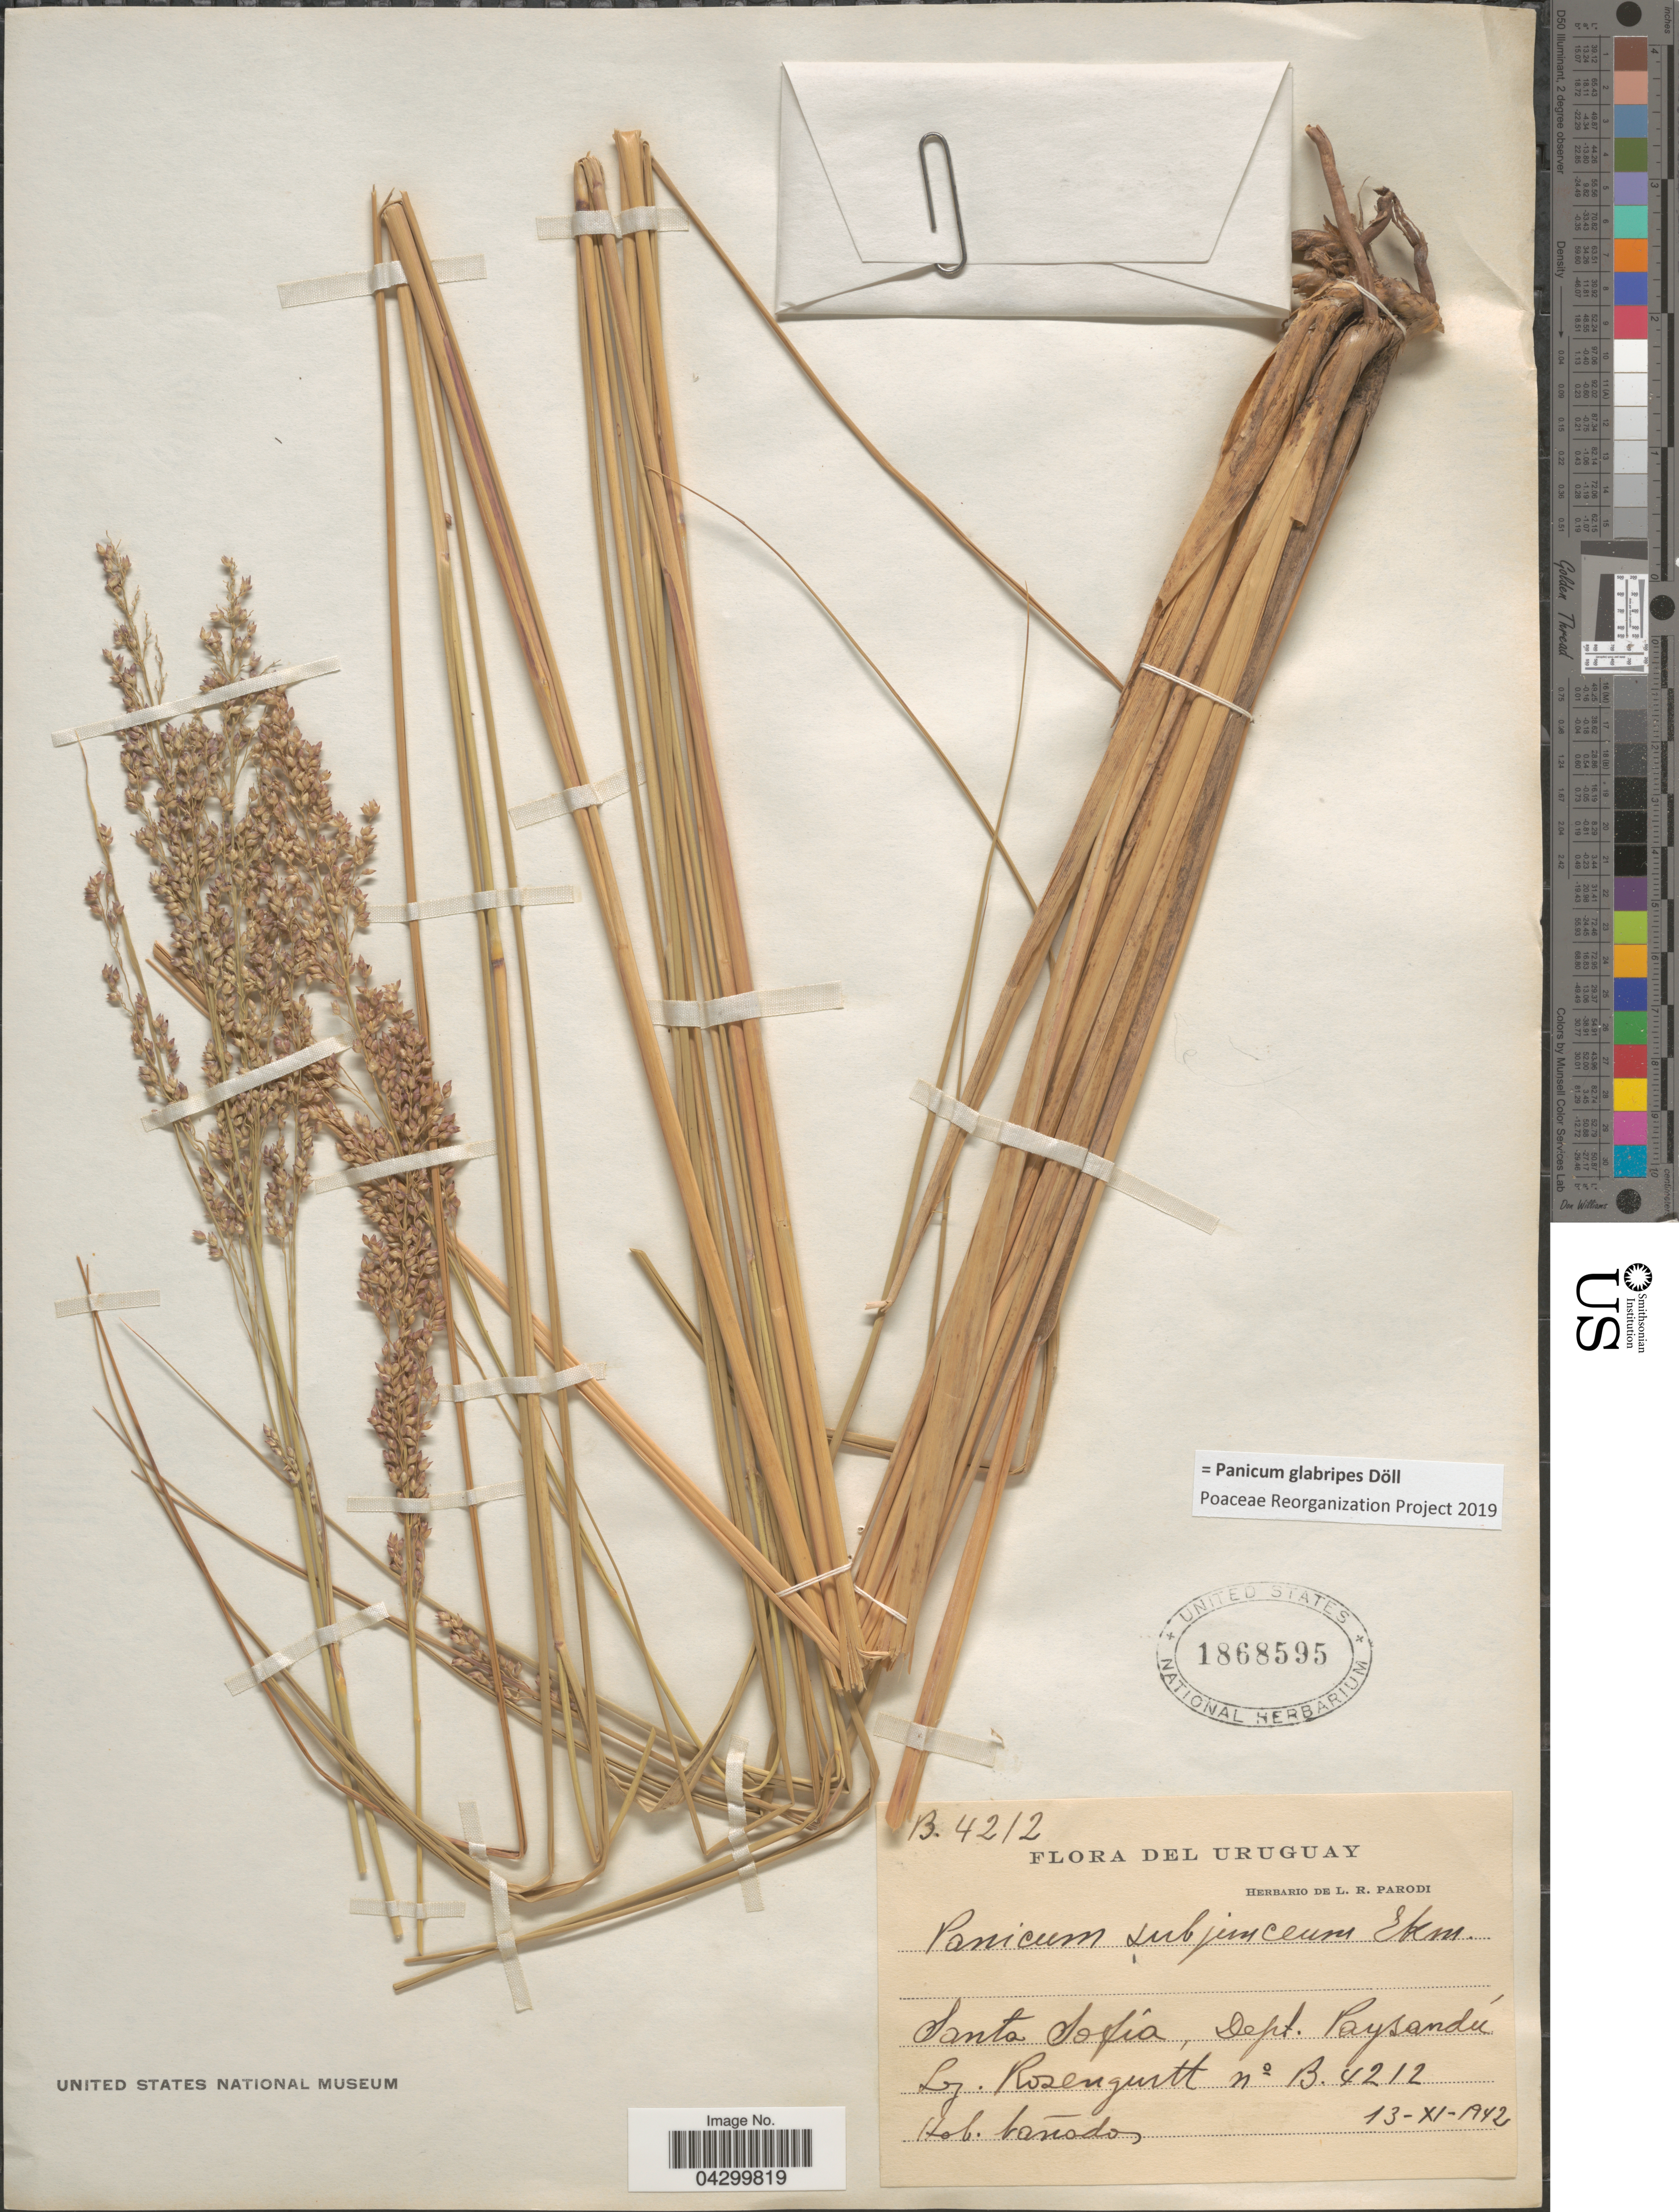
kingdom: Plantae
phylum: Tracheophyta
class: Liliopsida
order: Poales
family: Poaceae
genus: Panicum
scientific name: Panicum glabripes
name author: Döll in Mart.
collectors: Rosengurtt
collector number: B.4212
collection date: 1942-11-13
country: Uruguay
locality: Santa Sofia, Dept. Paysandú.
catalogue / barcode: US 1868595